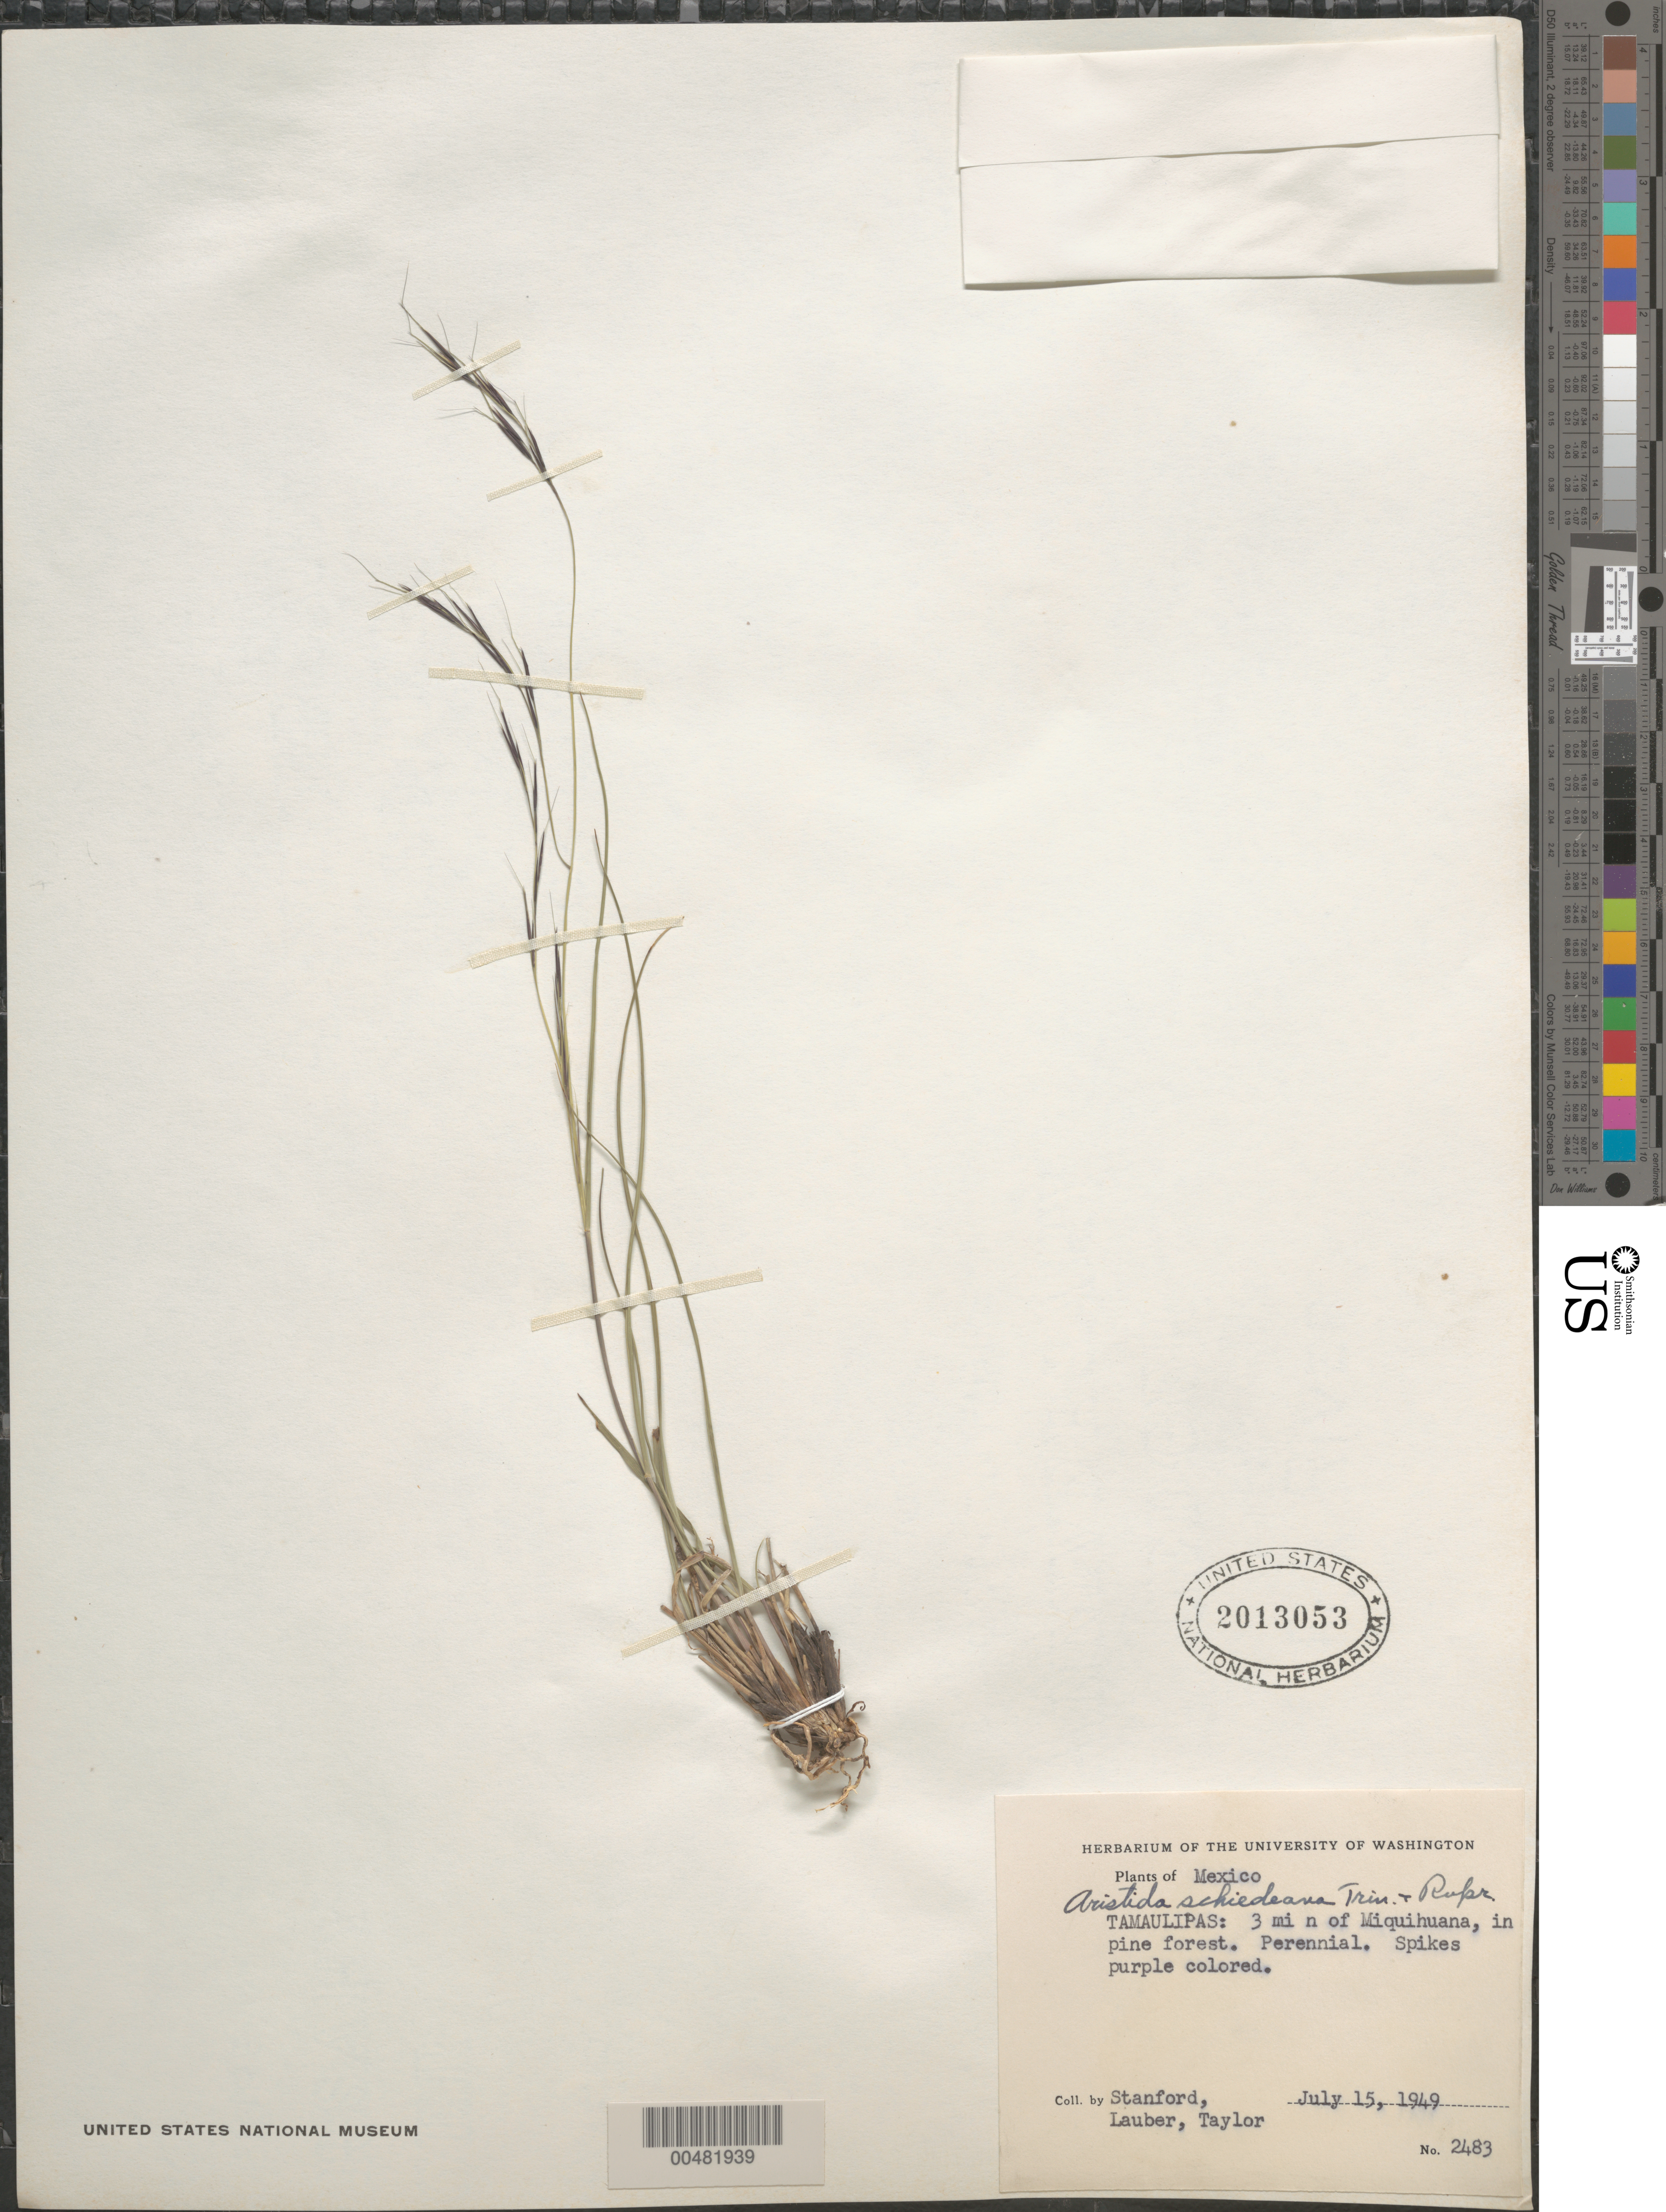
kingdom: Plantae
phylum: Tracheophyta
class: Liliopsida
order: Poales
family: Poaceae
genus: Aristida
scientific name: Aristida schiedeana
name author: Trin. & Rupr.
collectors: -. Stanford, -. Lauber & -- Taylor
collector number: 2483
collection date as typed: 15 Jul 1949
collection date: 1949-07-15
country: Mexico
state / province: Tamaulipas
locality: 3 mi N of Miquihuana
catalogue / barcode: US 2013053